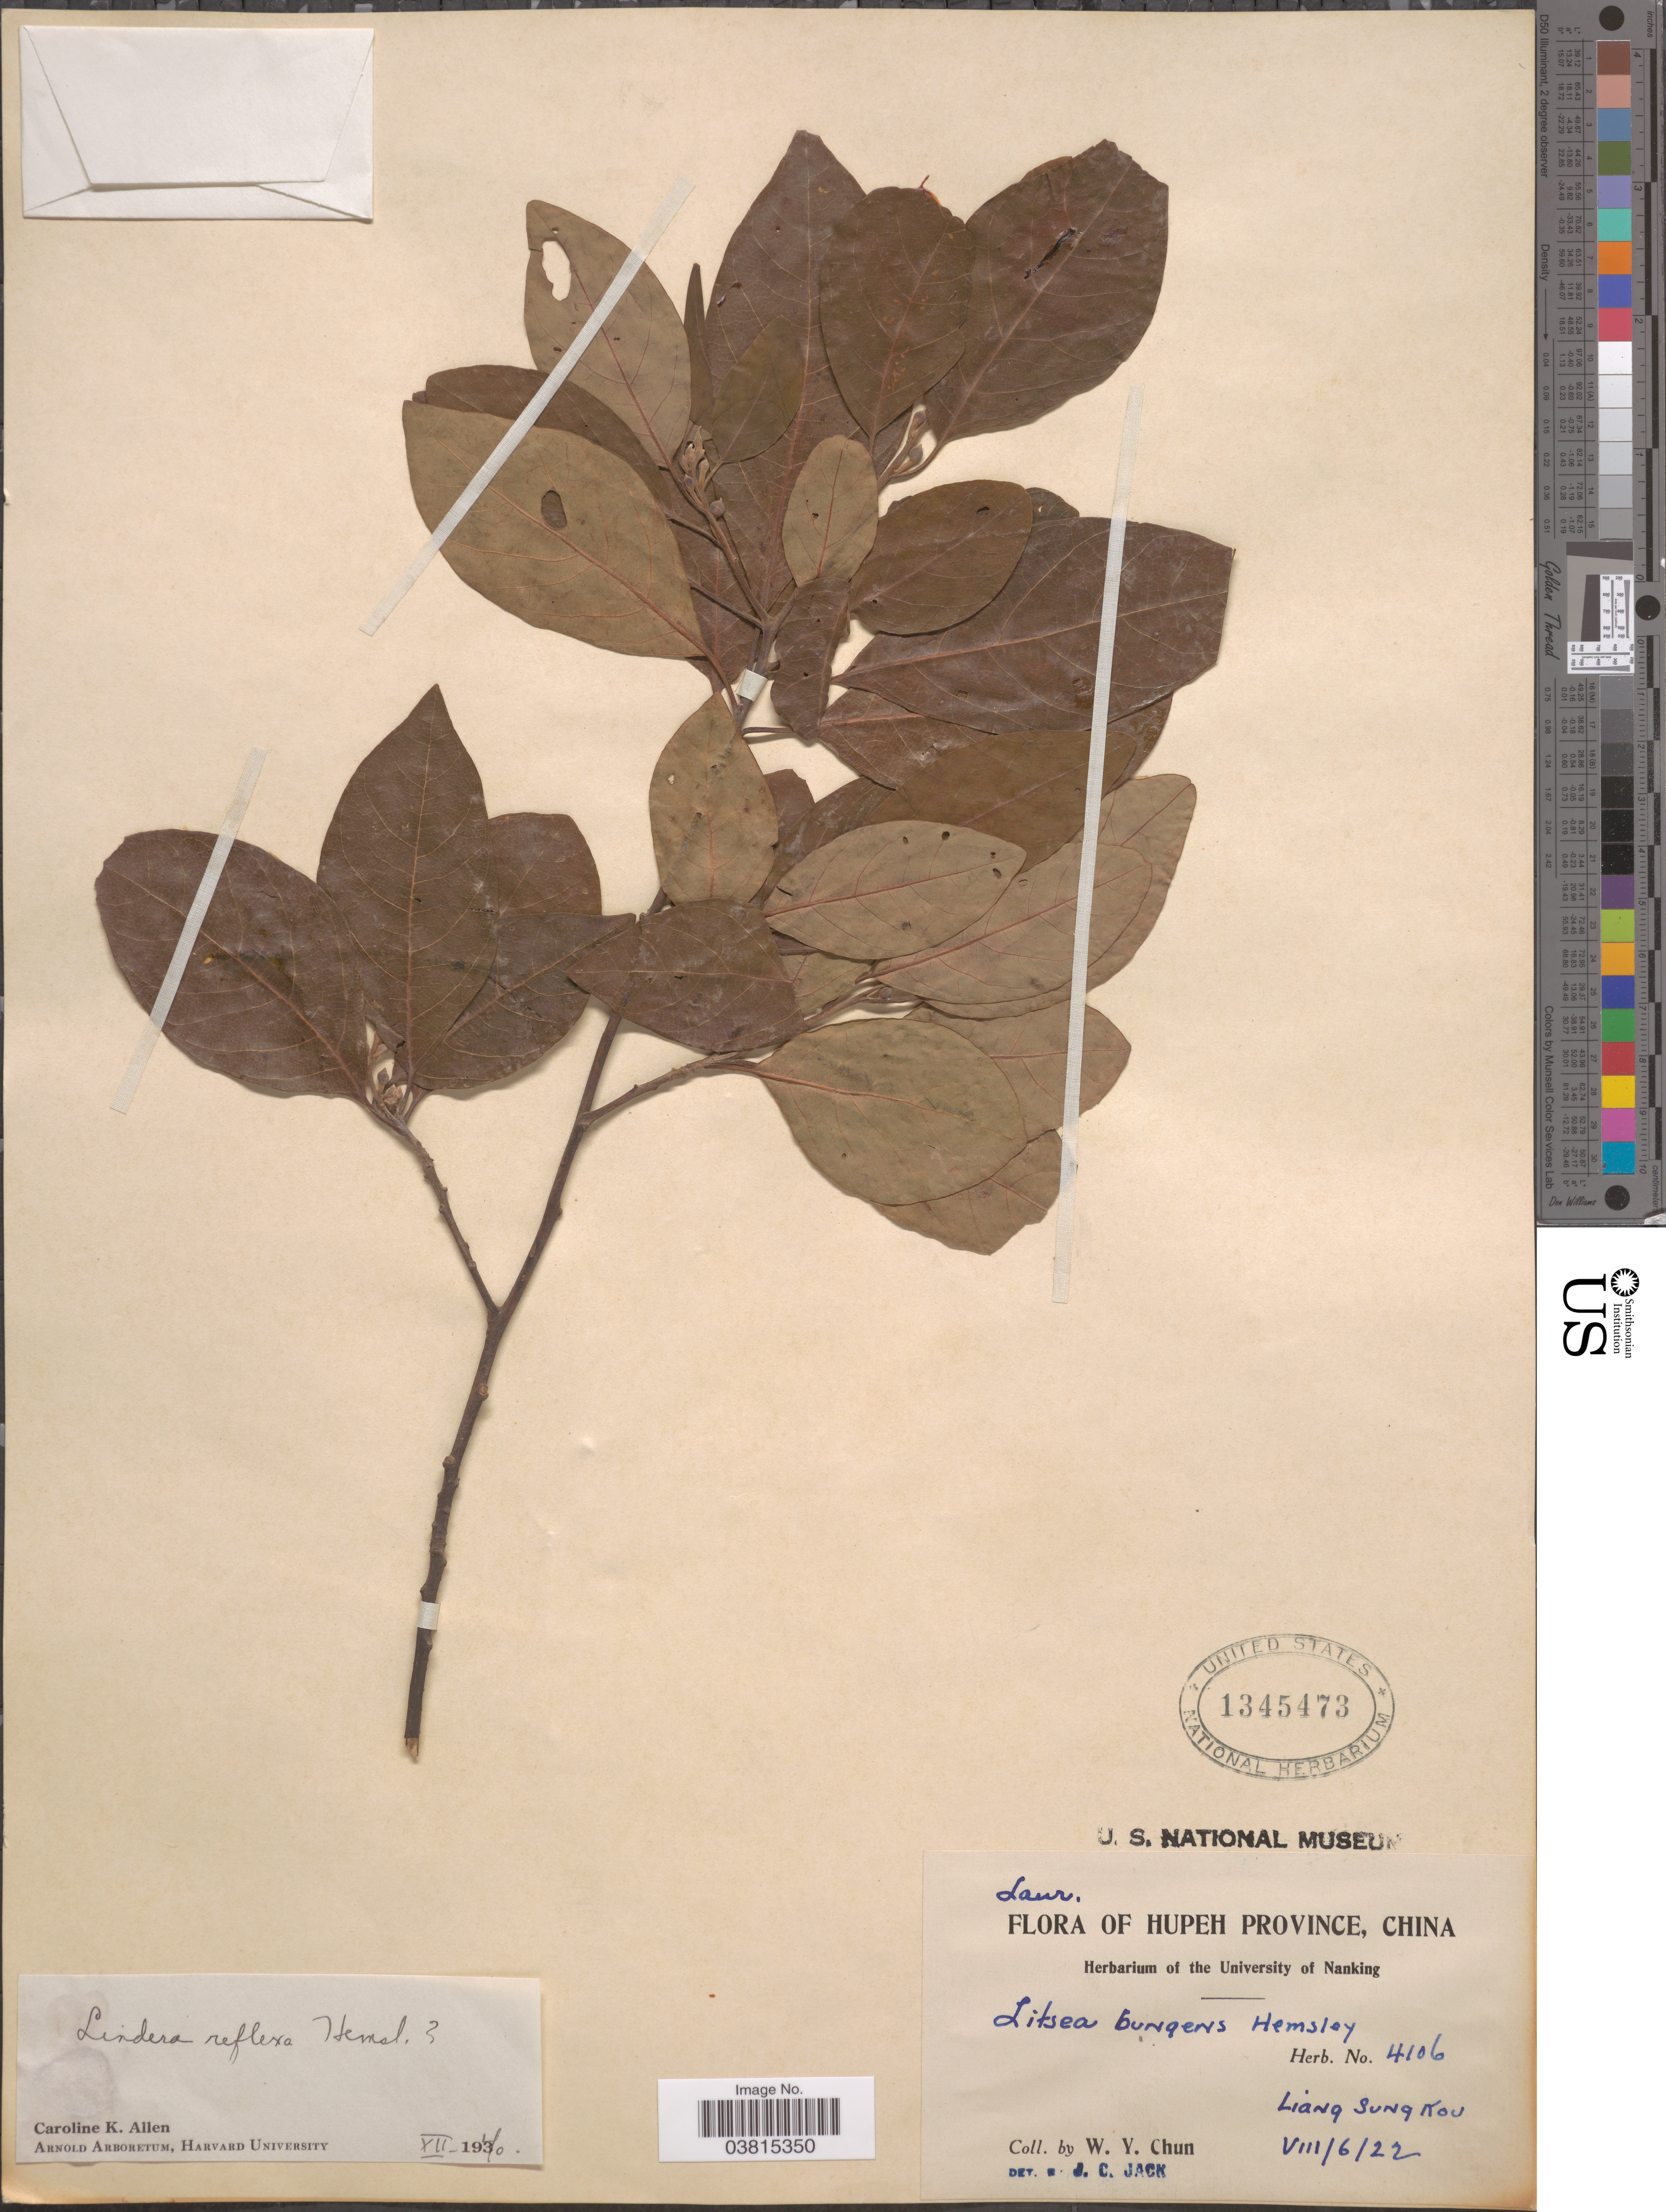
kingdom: Plantae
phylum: Tracheophyta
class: Magnoliopsida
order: Laurales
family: Lauraceae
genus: Lindera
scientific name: Lindera reflexa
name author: Hemsl.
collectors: W. Y. Chun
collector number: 4106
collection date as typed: Transcribed d/m/y: 6/8/22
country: China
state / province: Hubei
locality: Hupeh Province. Liang Sung Kou.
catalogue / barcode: US 1345473